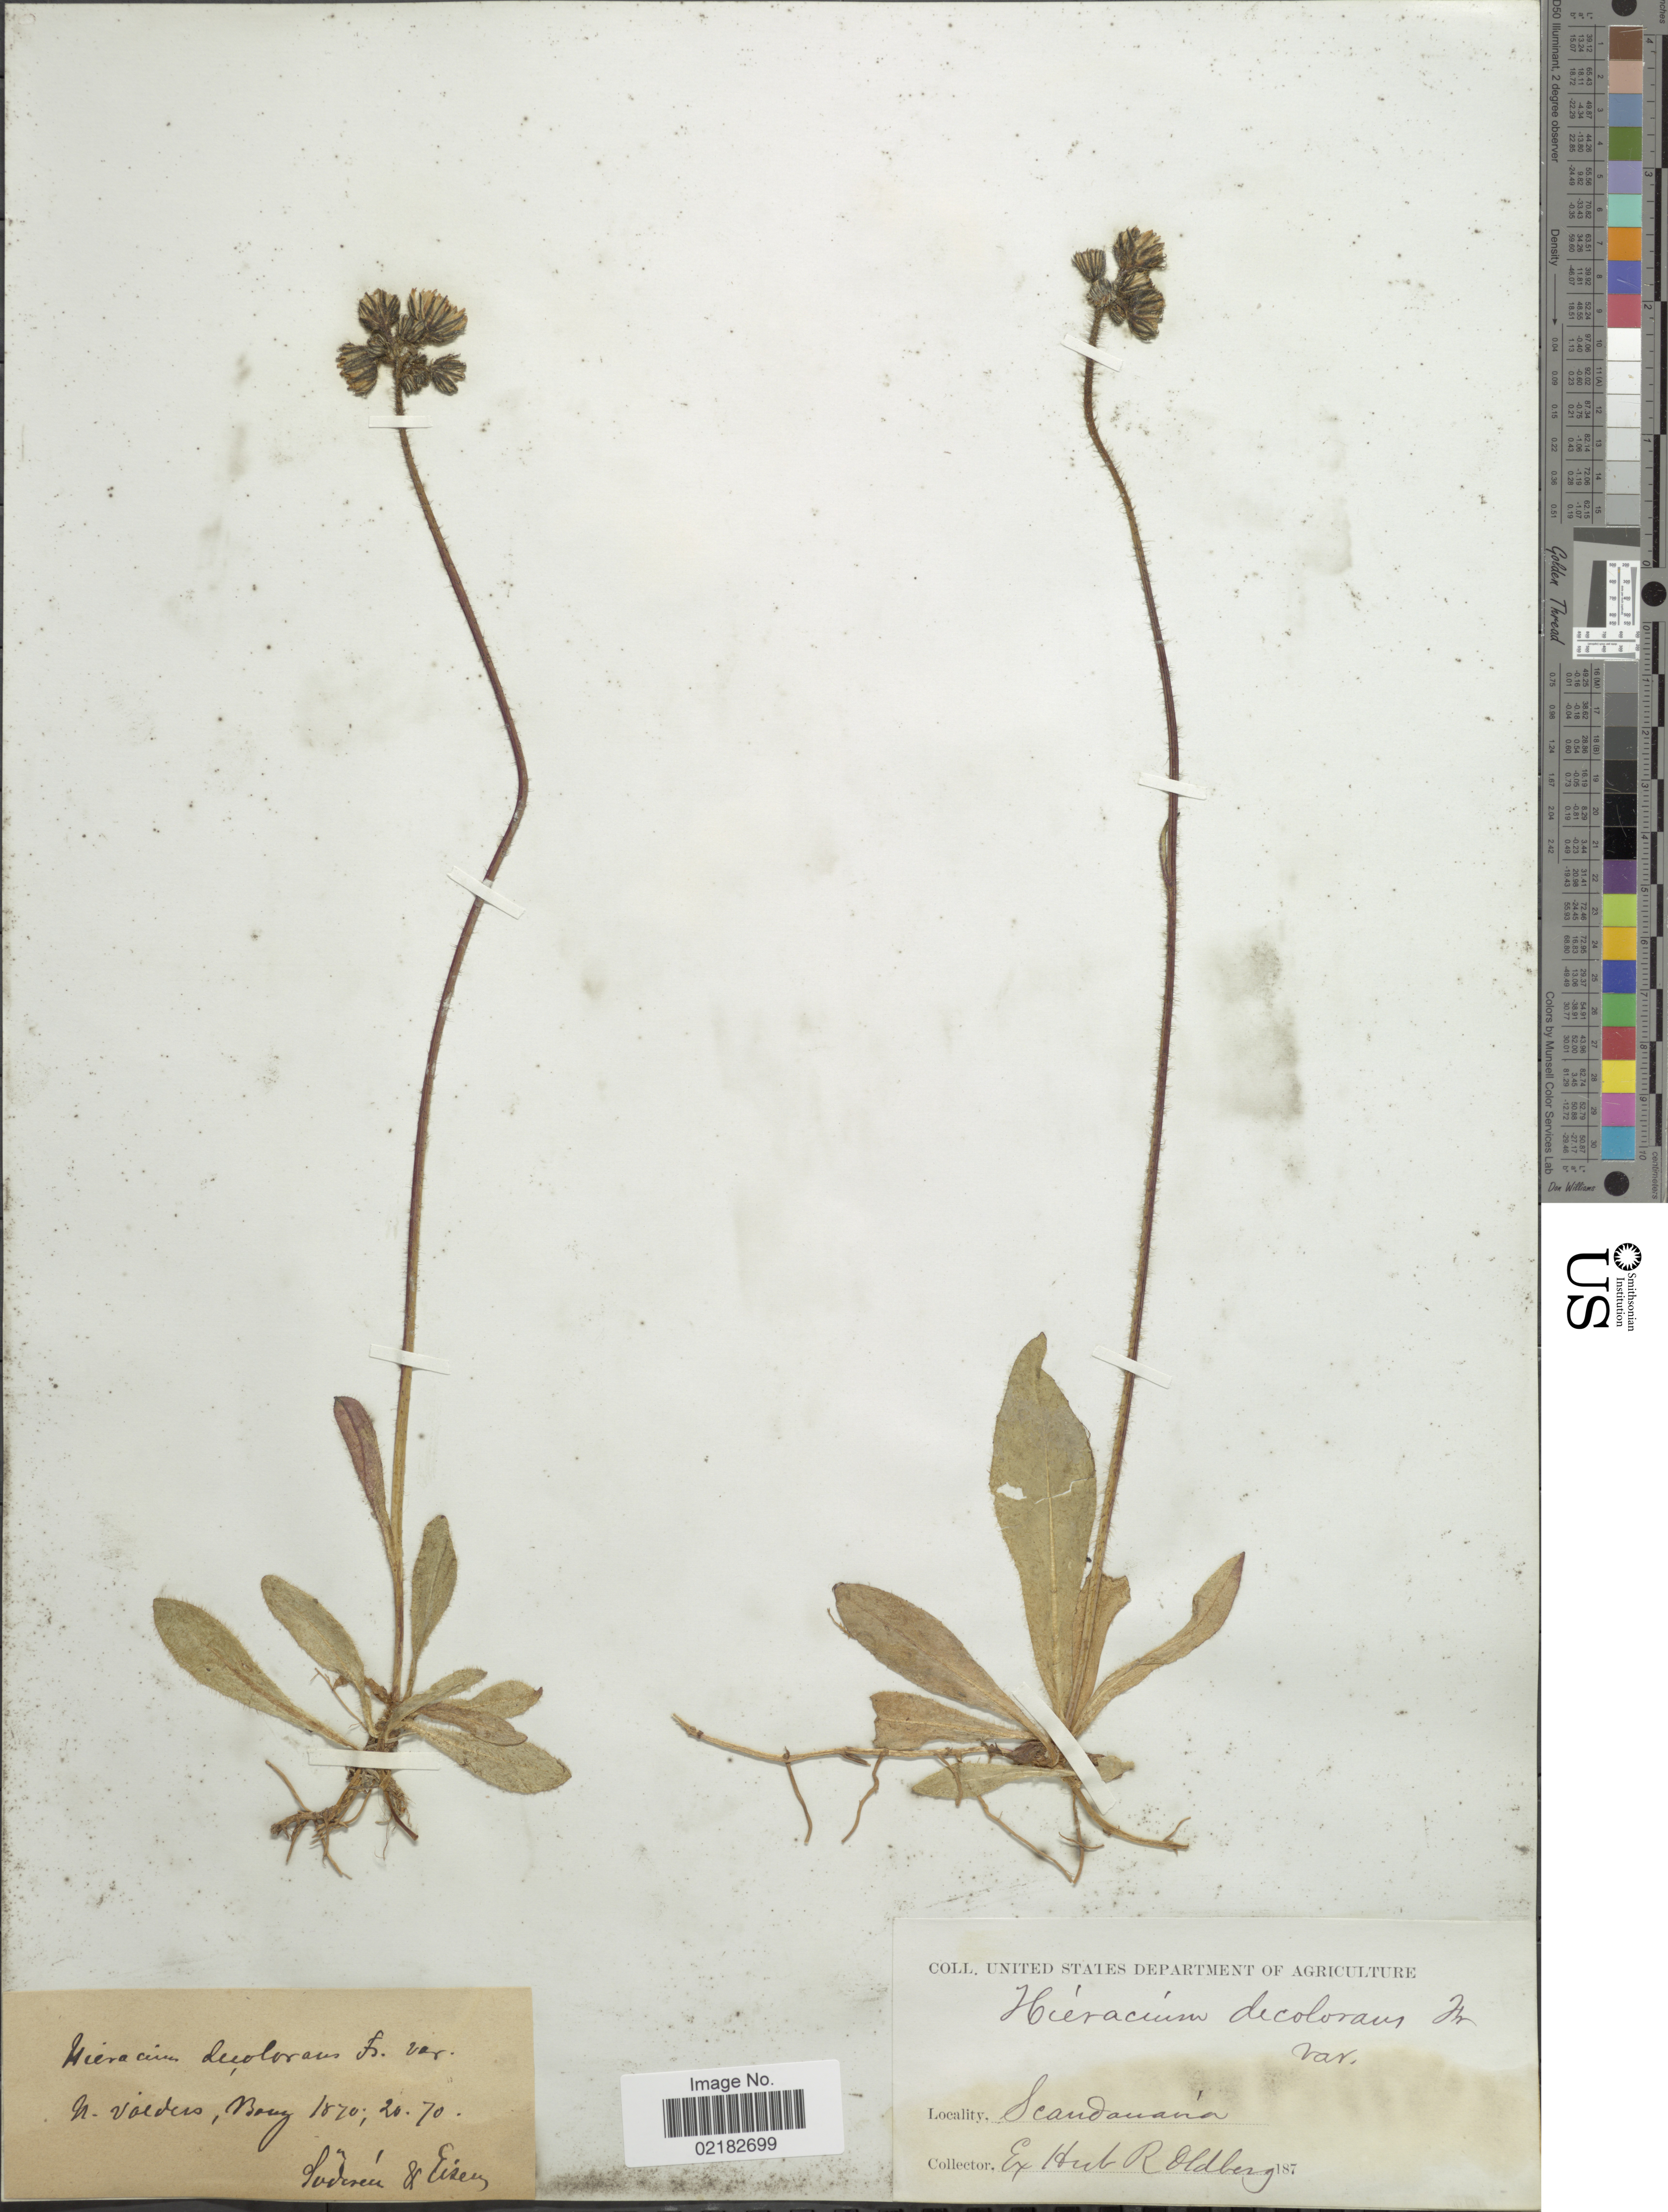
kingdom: Plantae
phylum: Tracheophyta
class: Magnoliopsida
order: Asterales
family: Asteraceae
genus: Pilosella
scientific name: Pilosella aurantiaca subsp. decolorans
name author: (Fr.) T. Tyler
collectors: Söderén & Eisen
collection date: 1870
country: Norway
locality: Scandanavia. N. Valders, Bang.